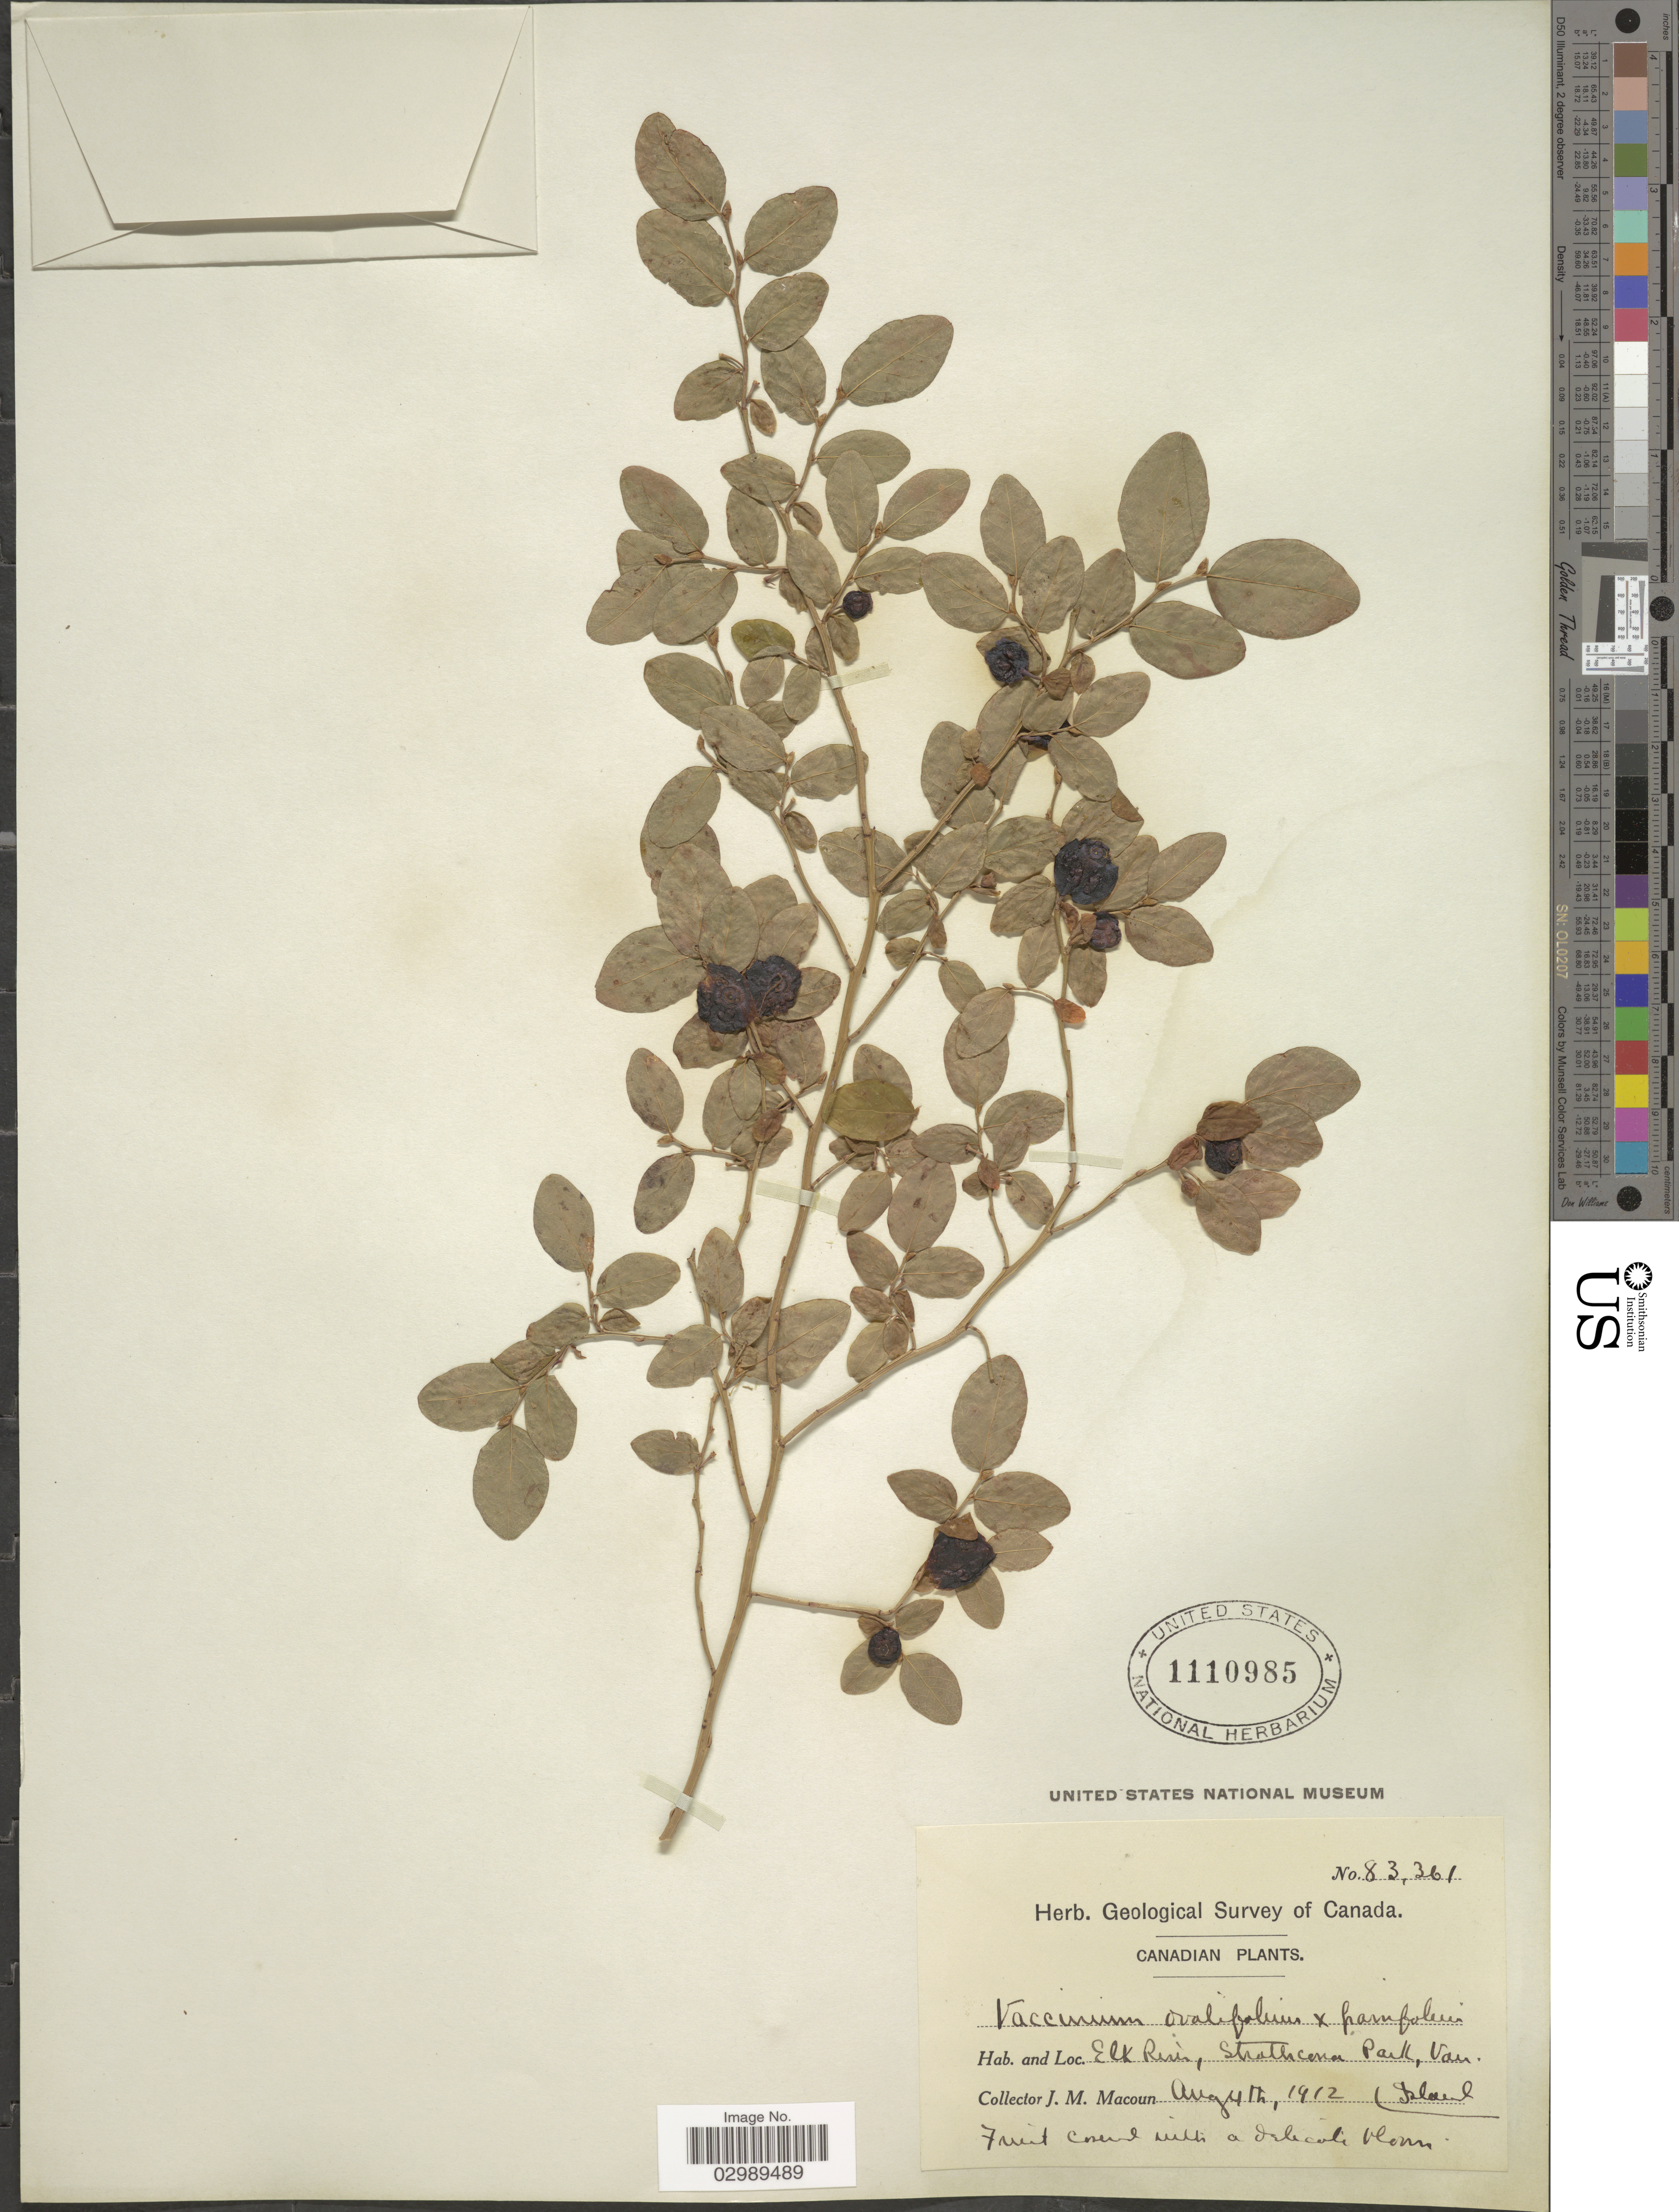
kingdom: Plantae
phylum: Tracheophyta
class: Magnoliopsida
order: Ericales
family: Ericaceae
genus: Vaccinium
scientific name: Vaccinium parvifolium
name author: Small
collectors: J. M. Macoun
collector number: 83361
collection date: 1912-08-04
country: Canada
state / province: British Columbia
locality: Elk River, Strathcona Park. Van. Island.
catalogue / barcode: US 1119085